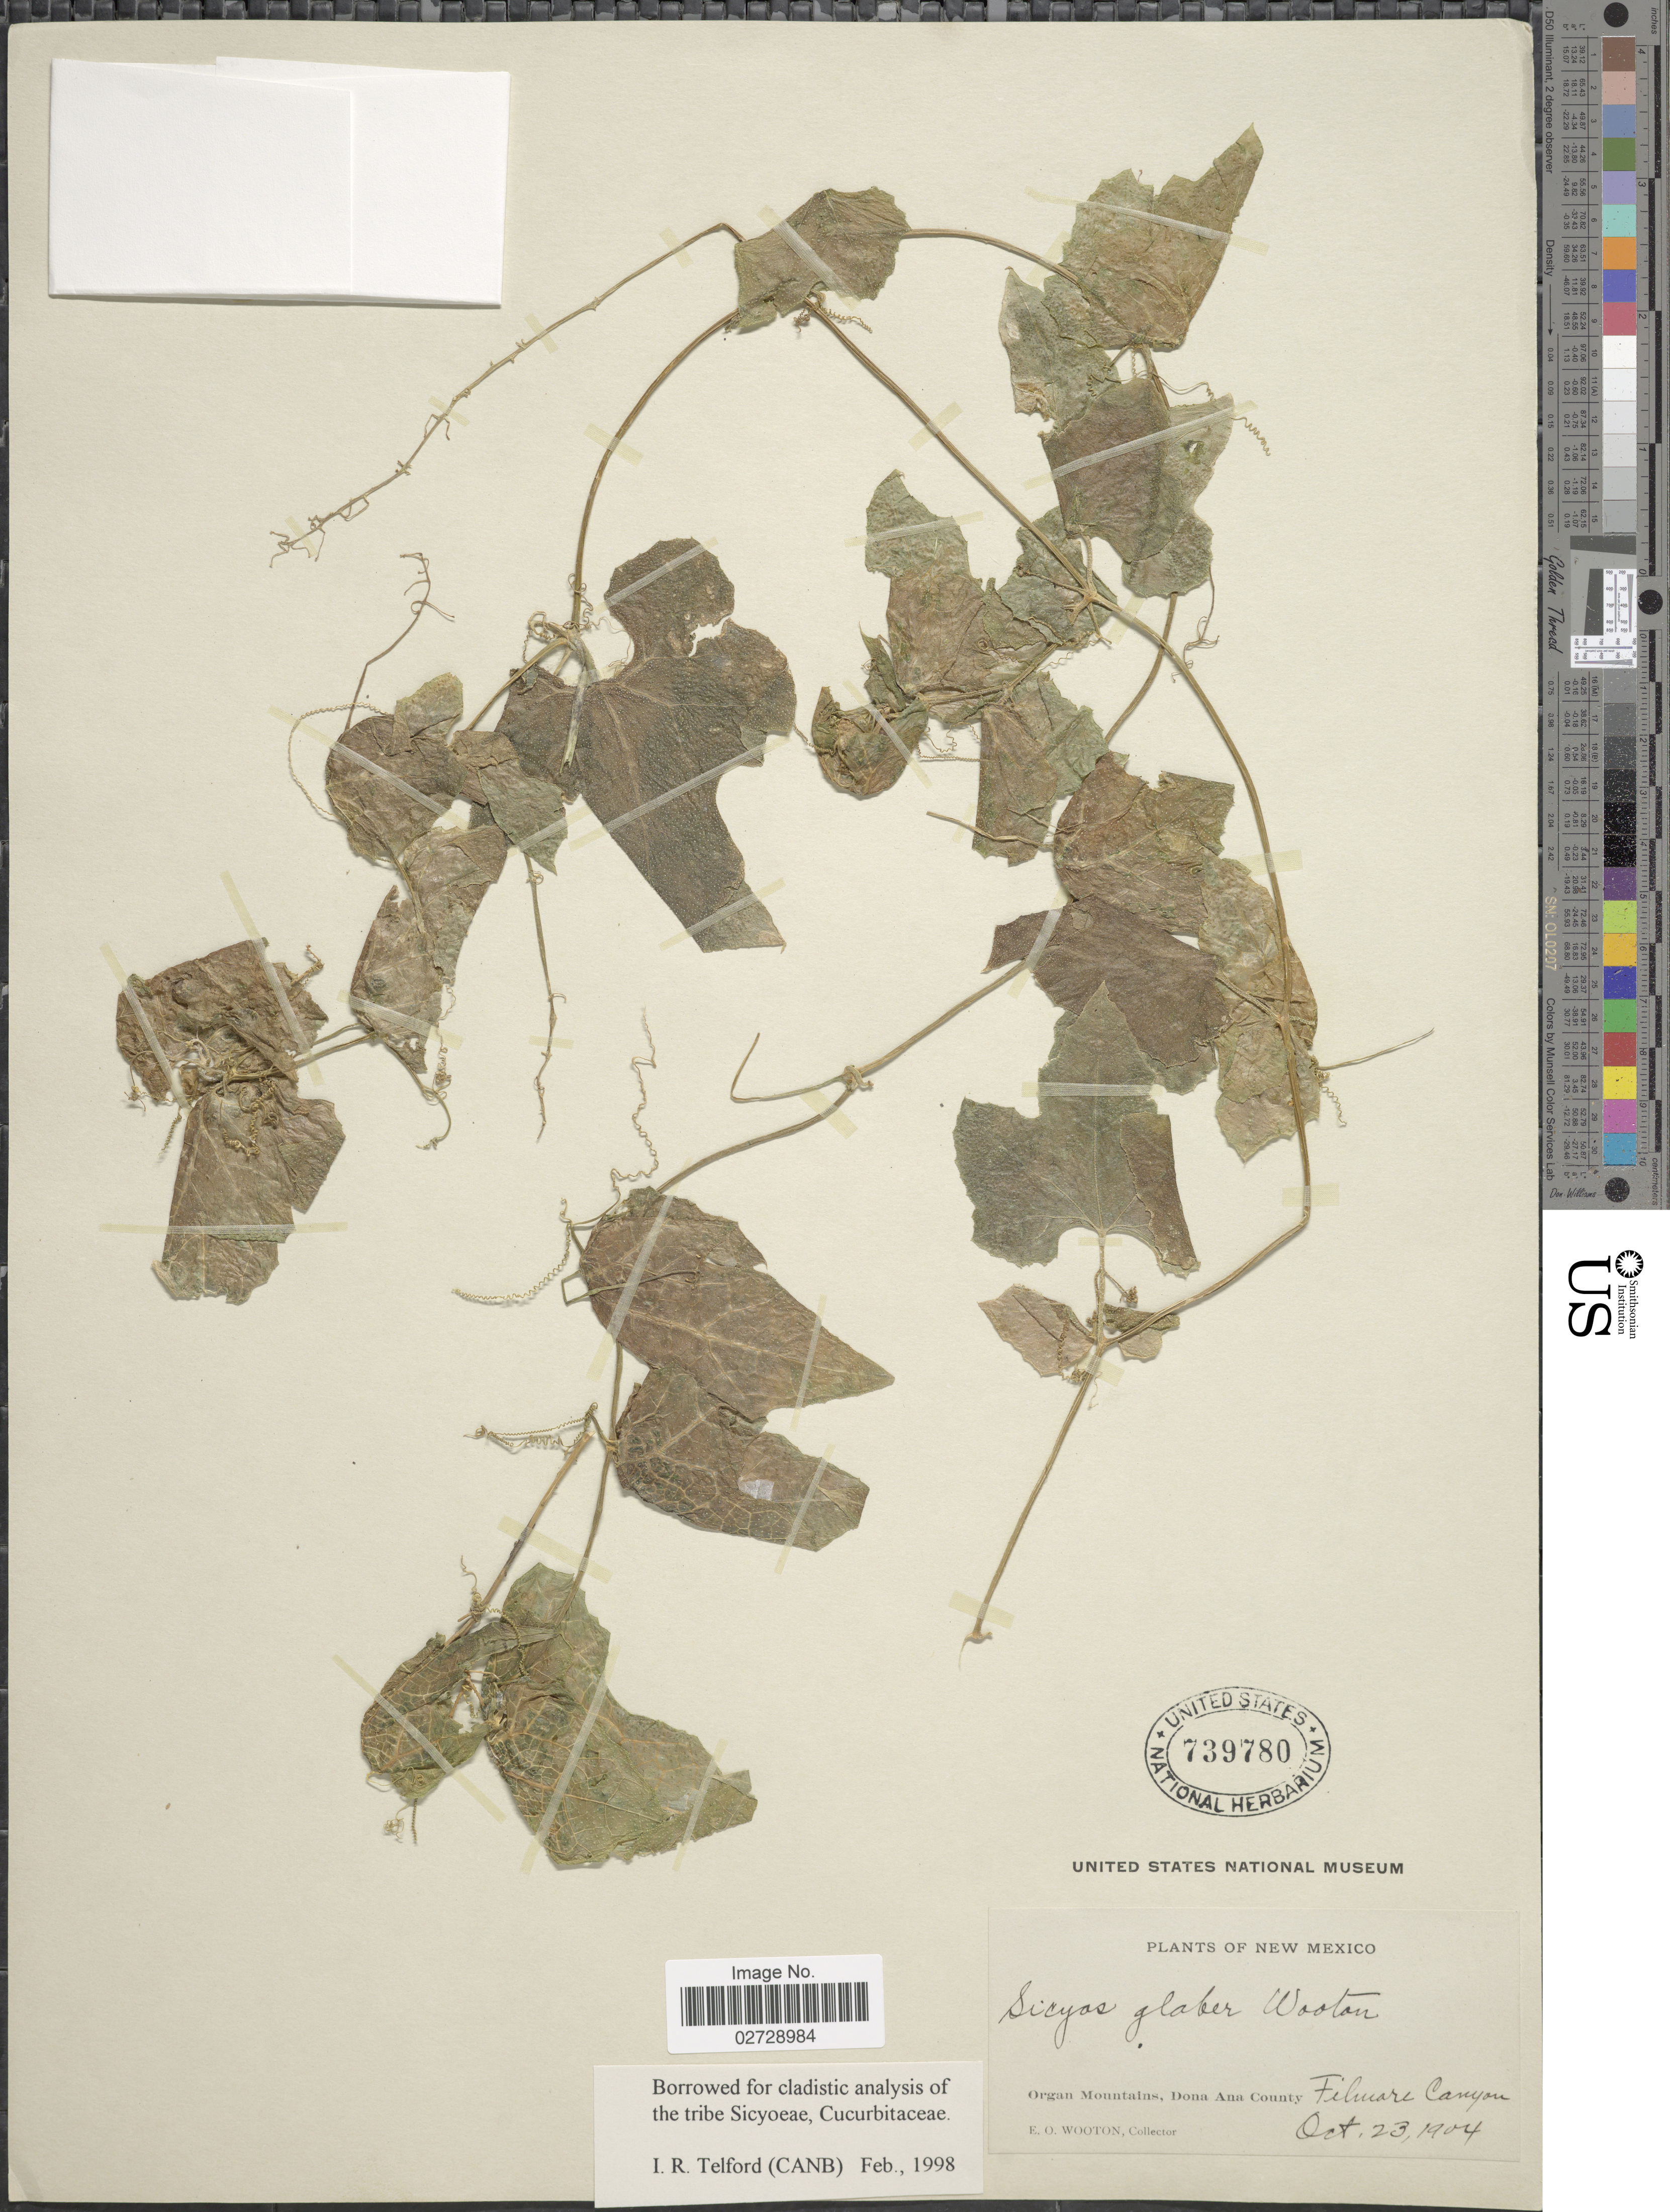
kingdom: Plantae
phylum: Tracheophyta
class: Magnoliopsida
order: Cucurbitales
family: Cucurbitaceae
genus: Sicyos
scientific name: Sicyos glaber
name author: Wooton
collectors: E. O. Wooton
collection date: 1904-10-23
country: United States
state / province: New Mexico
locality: Organ Mountains, Dona Ana County, Filmore Canyon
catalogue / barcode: US 739780